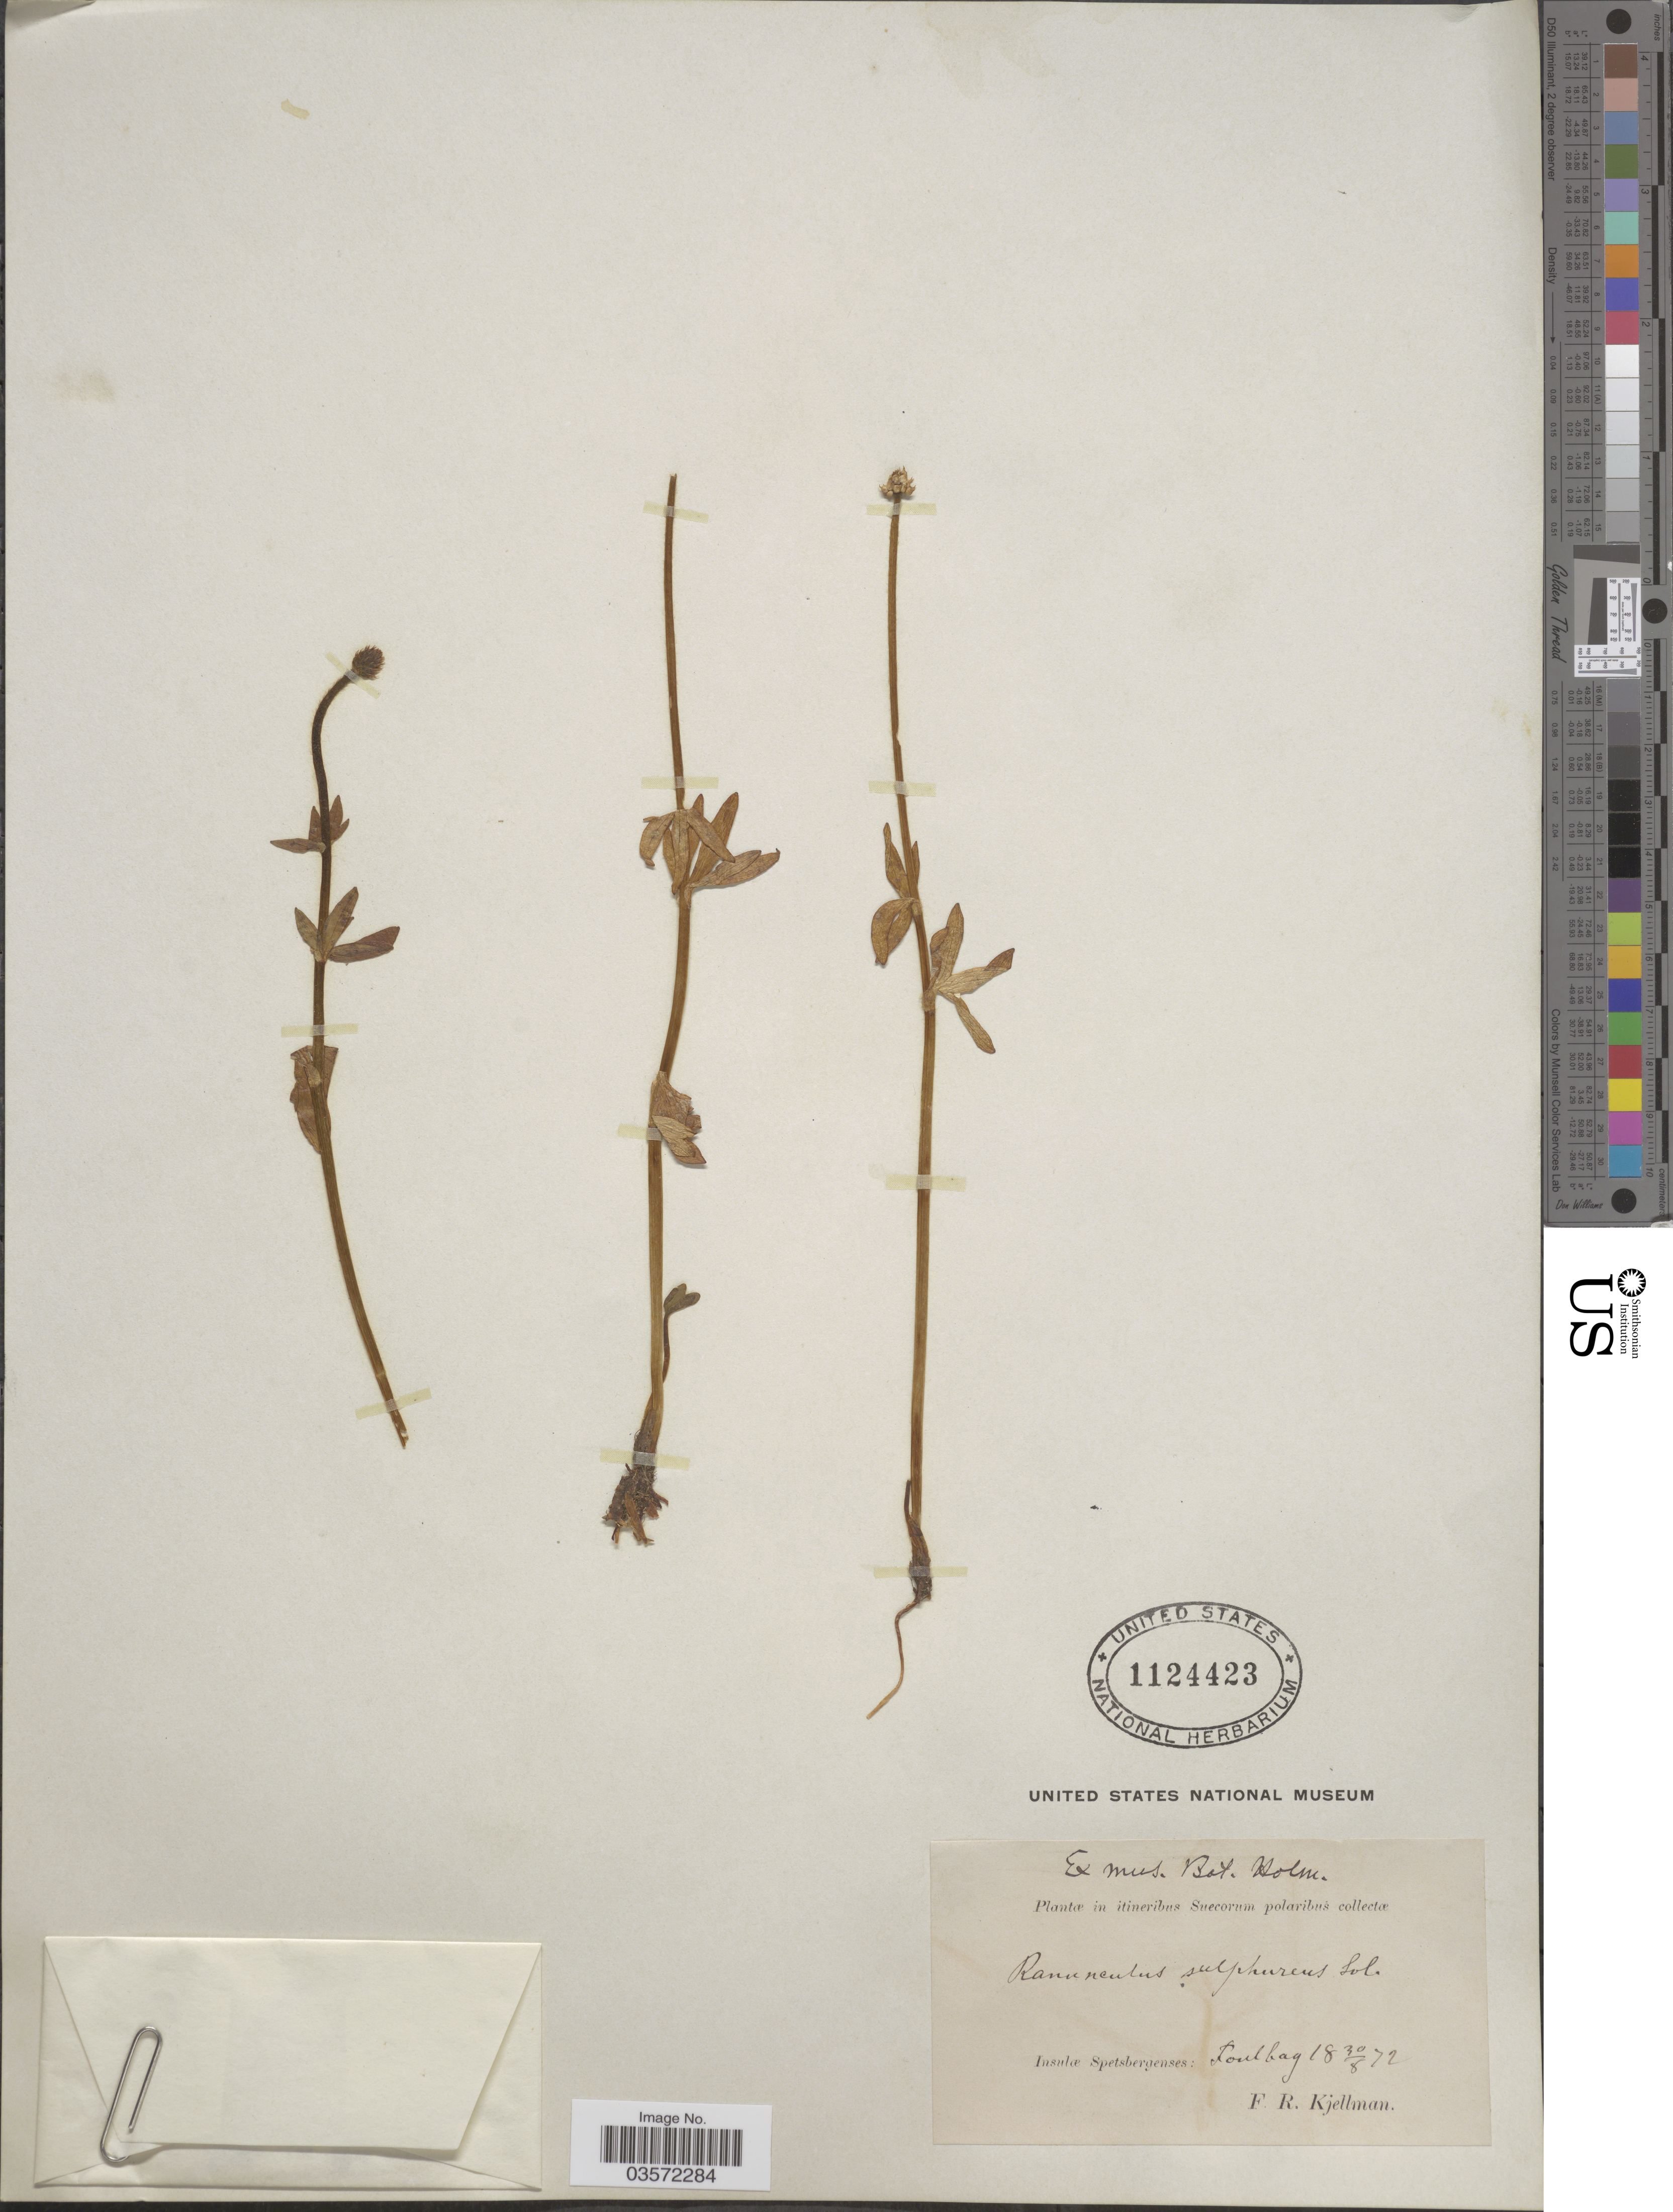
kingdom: Plantae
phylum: Tracheophyta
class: Magnoliopsida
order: Ranunculales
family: Ranunculaceae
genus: Ranunculus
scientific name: Ranunculus sulphureus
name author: Sol.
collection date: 1872-08-30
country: Norway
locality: In itineribus Suecorum polaribus. Insulœ Spetsbergenses: Foulbay.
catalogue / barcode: US 1124423